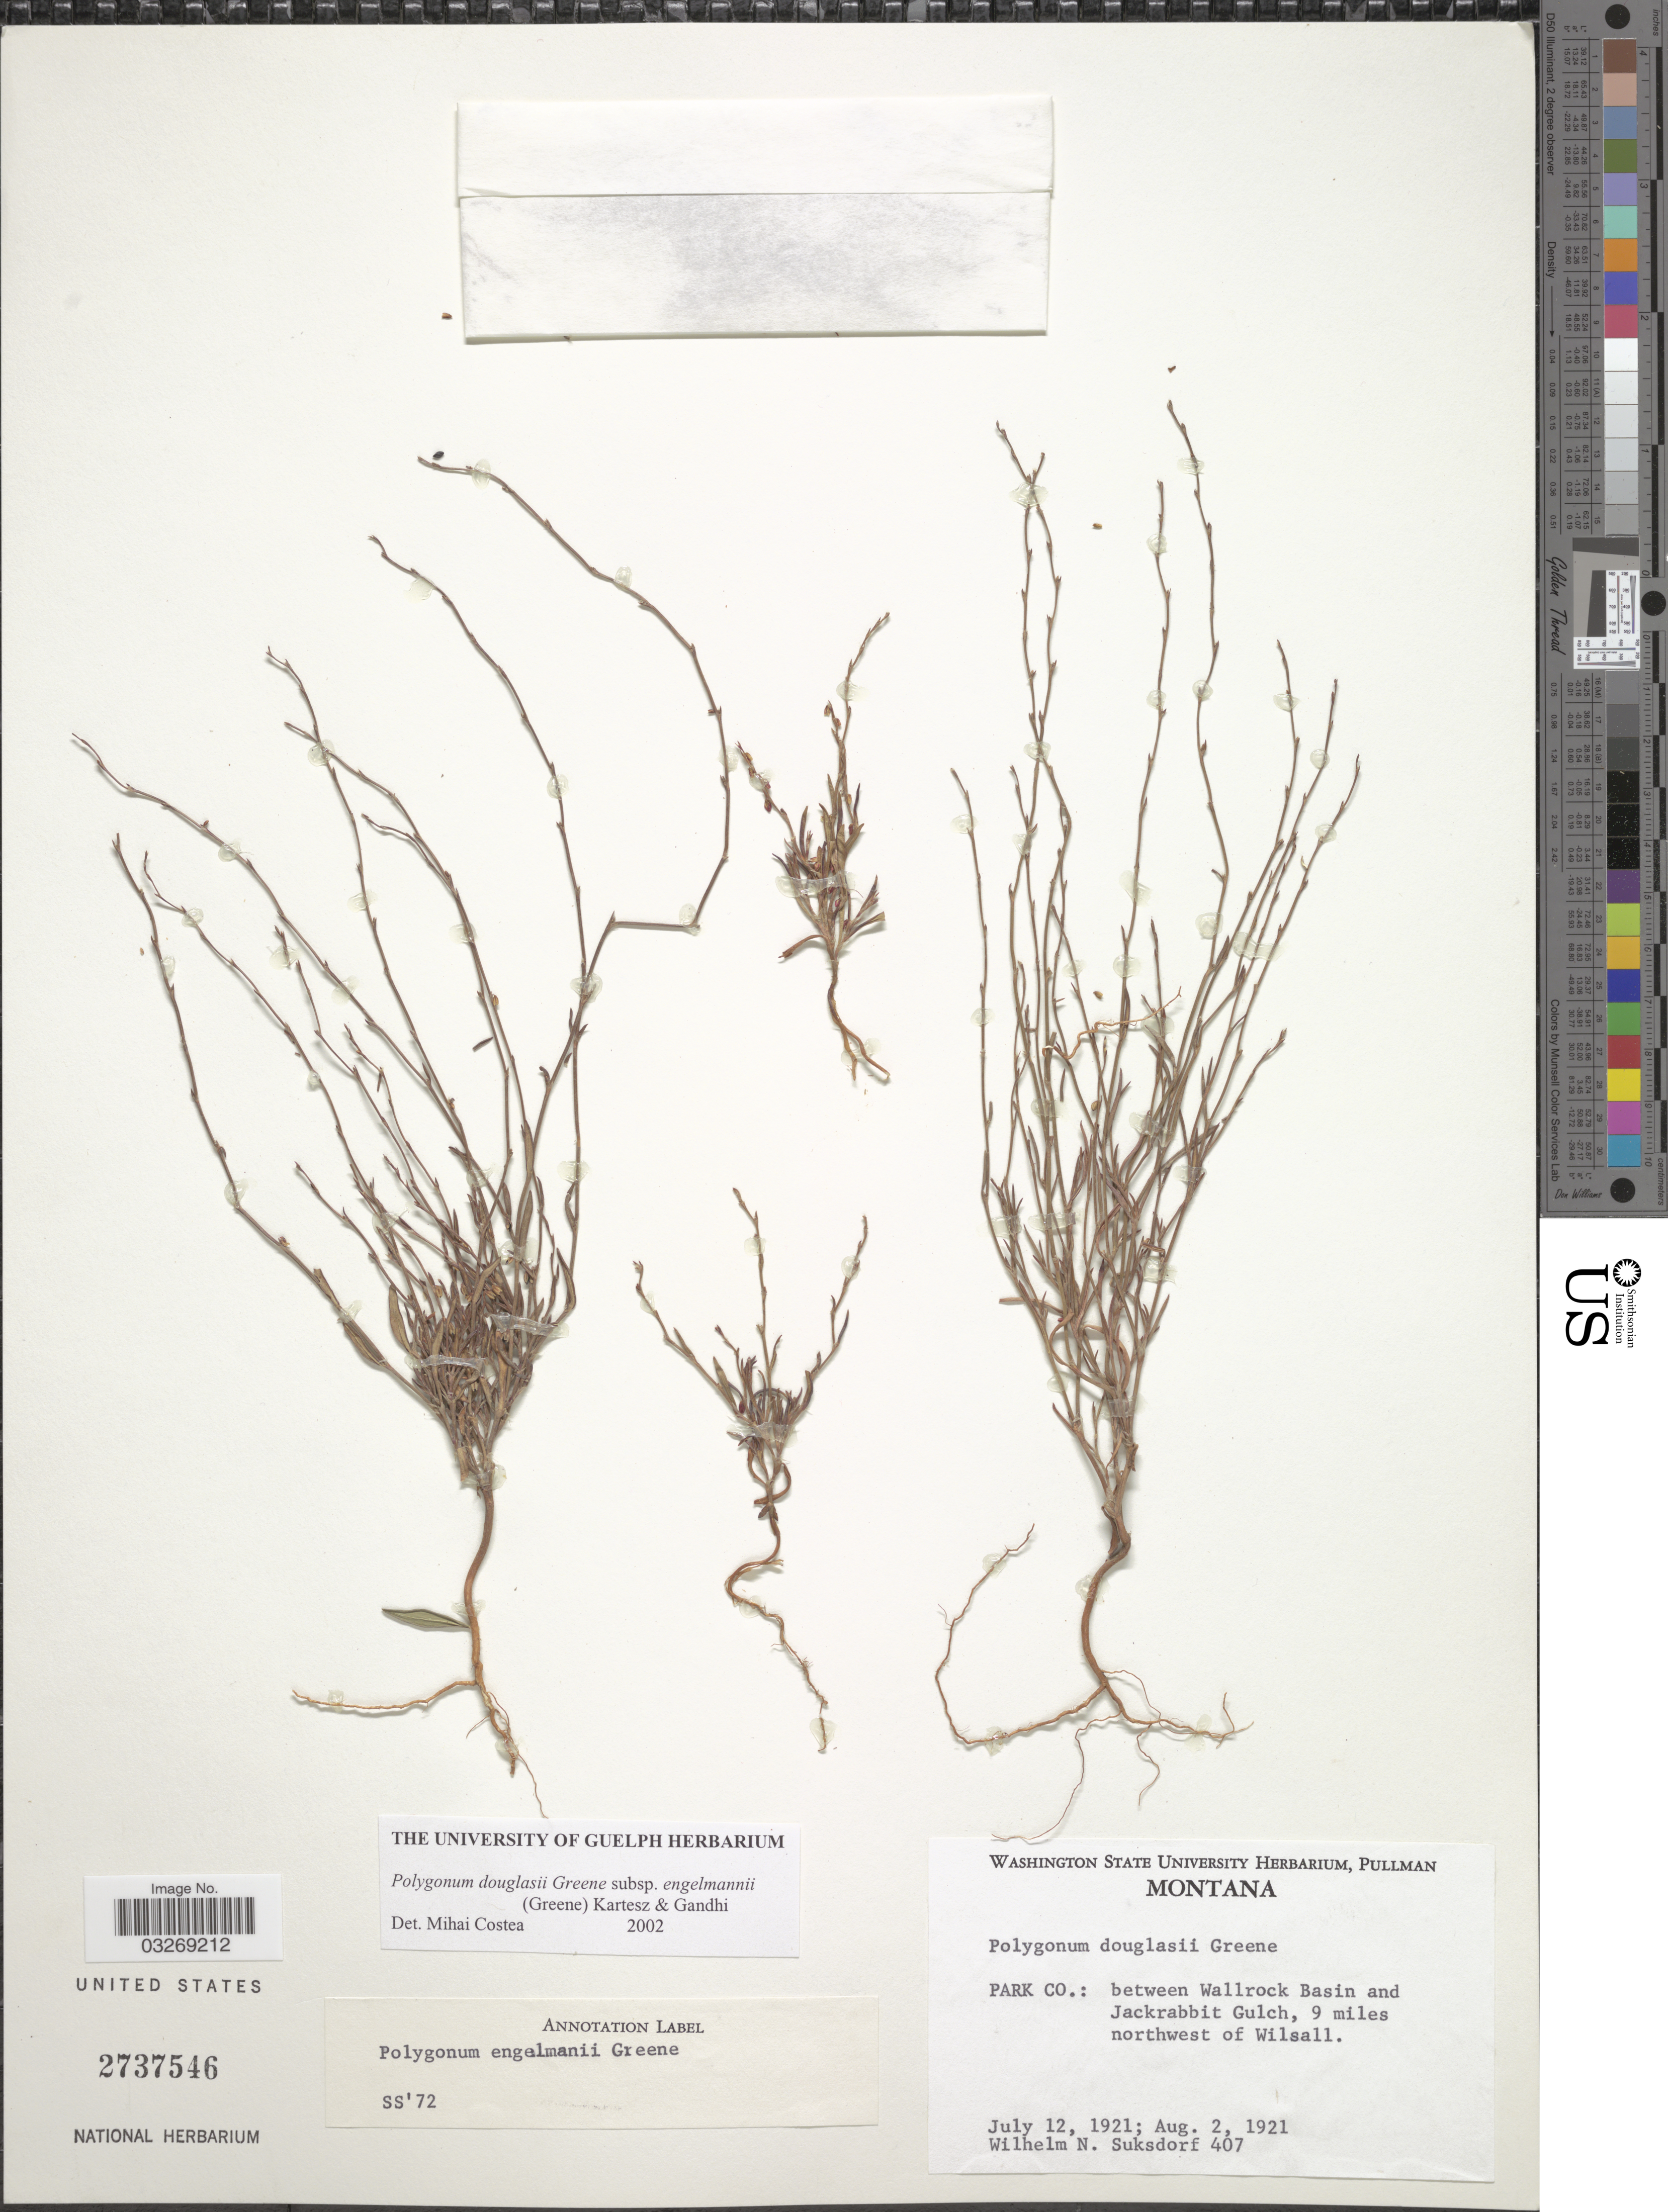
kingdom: Plantae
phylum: Tracheophyta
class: Magnoliopsida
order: Caryophyllales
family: Polygonaceae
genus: Polygonum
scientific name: Polygonum douglasii subsp. engelmannii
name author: (S.W. Greene) Kartesz & Gandhi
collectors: W. N. Suksdorf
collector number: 407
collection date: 1921-07-12/1921-08-02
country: United States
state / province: Montana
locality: Park Co.: between Wallrock Basin and Jackrabbit Gulch, 9 miles northwest of Wilsall.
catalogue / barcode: US 2737546